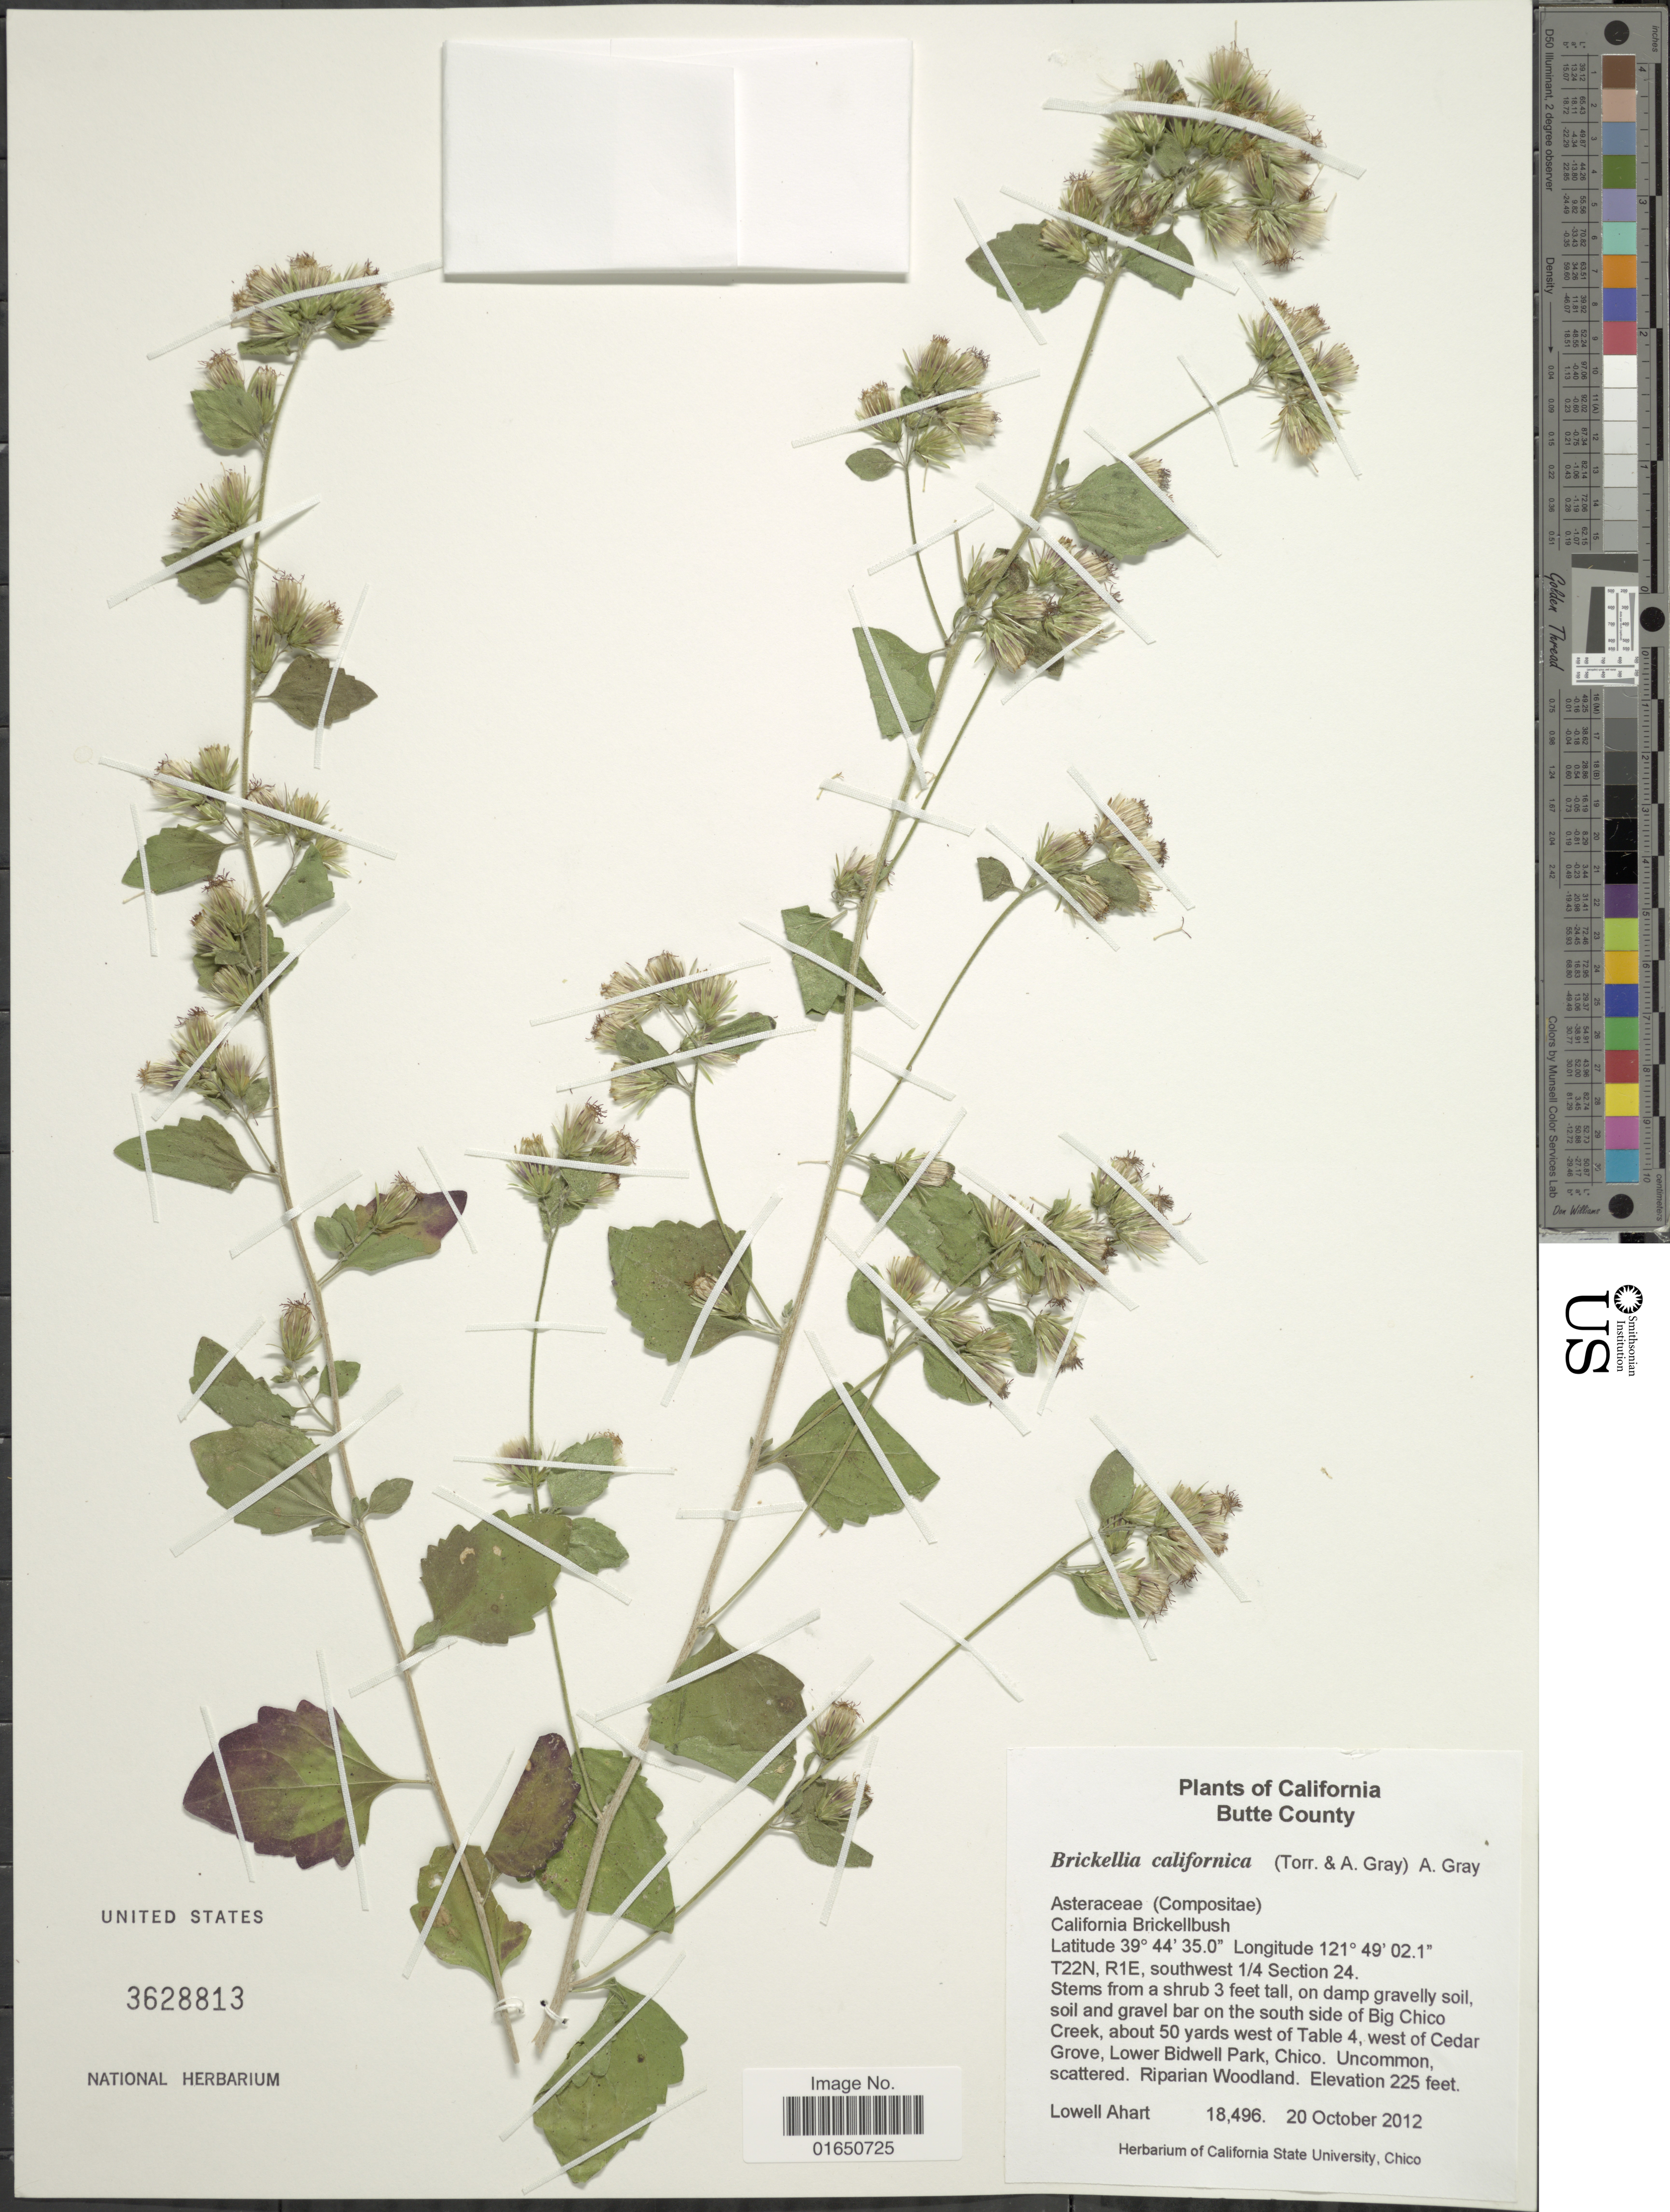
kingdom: Plantae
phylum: Tracheophyta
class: Magnoliopsida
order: Asterales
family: Asteraceae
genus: Brickellia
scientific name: Brickellia californica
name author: (Torr. & A. Gray) A. Gray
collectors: L. Ahart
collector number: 18496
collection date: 2012-10-20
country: United States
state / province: California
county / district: Butte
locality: Butte County. T22N, R1E, southwest 1/4 section 24 on damp gravelly soil, souil and gravel bar on the south side of Big Chico Creek, about 50 yards west of table 4, west of cedar Grove, lower bidwell Park, Chico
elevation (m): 69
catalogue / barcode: US 3628813